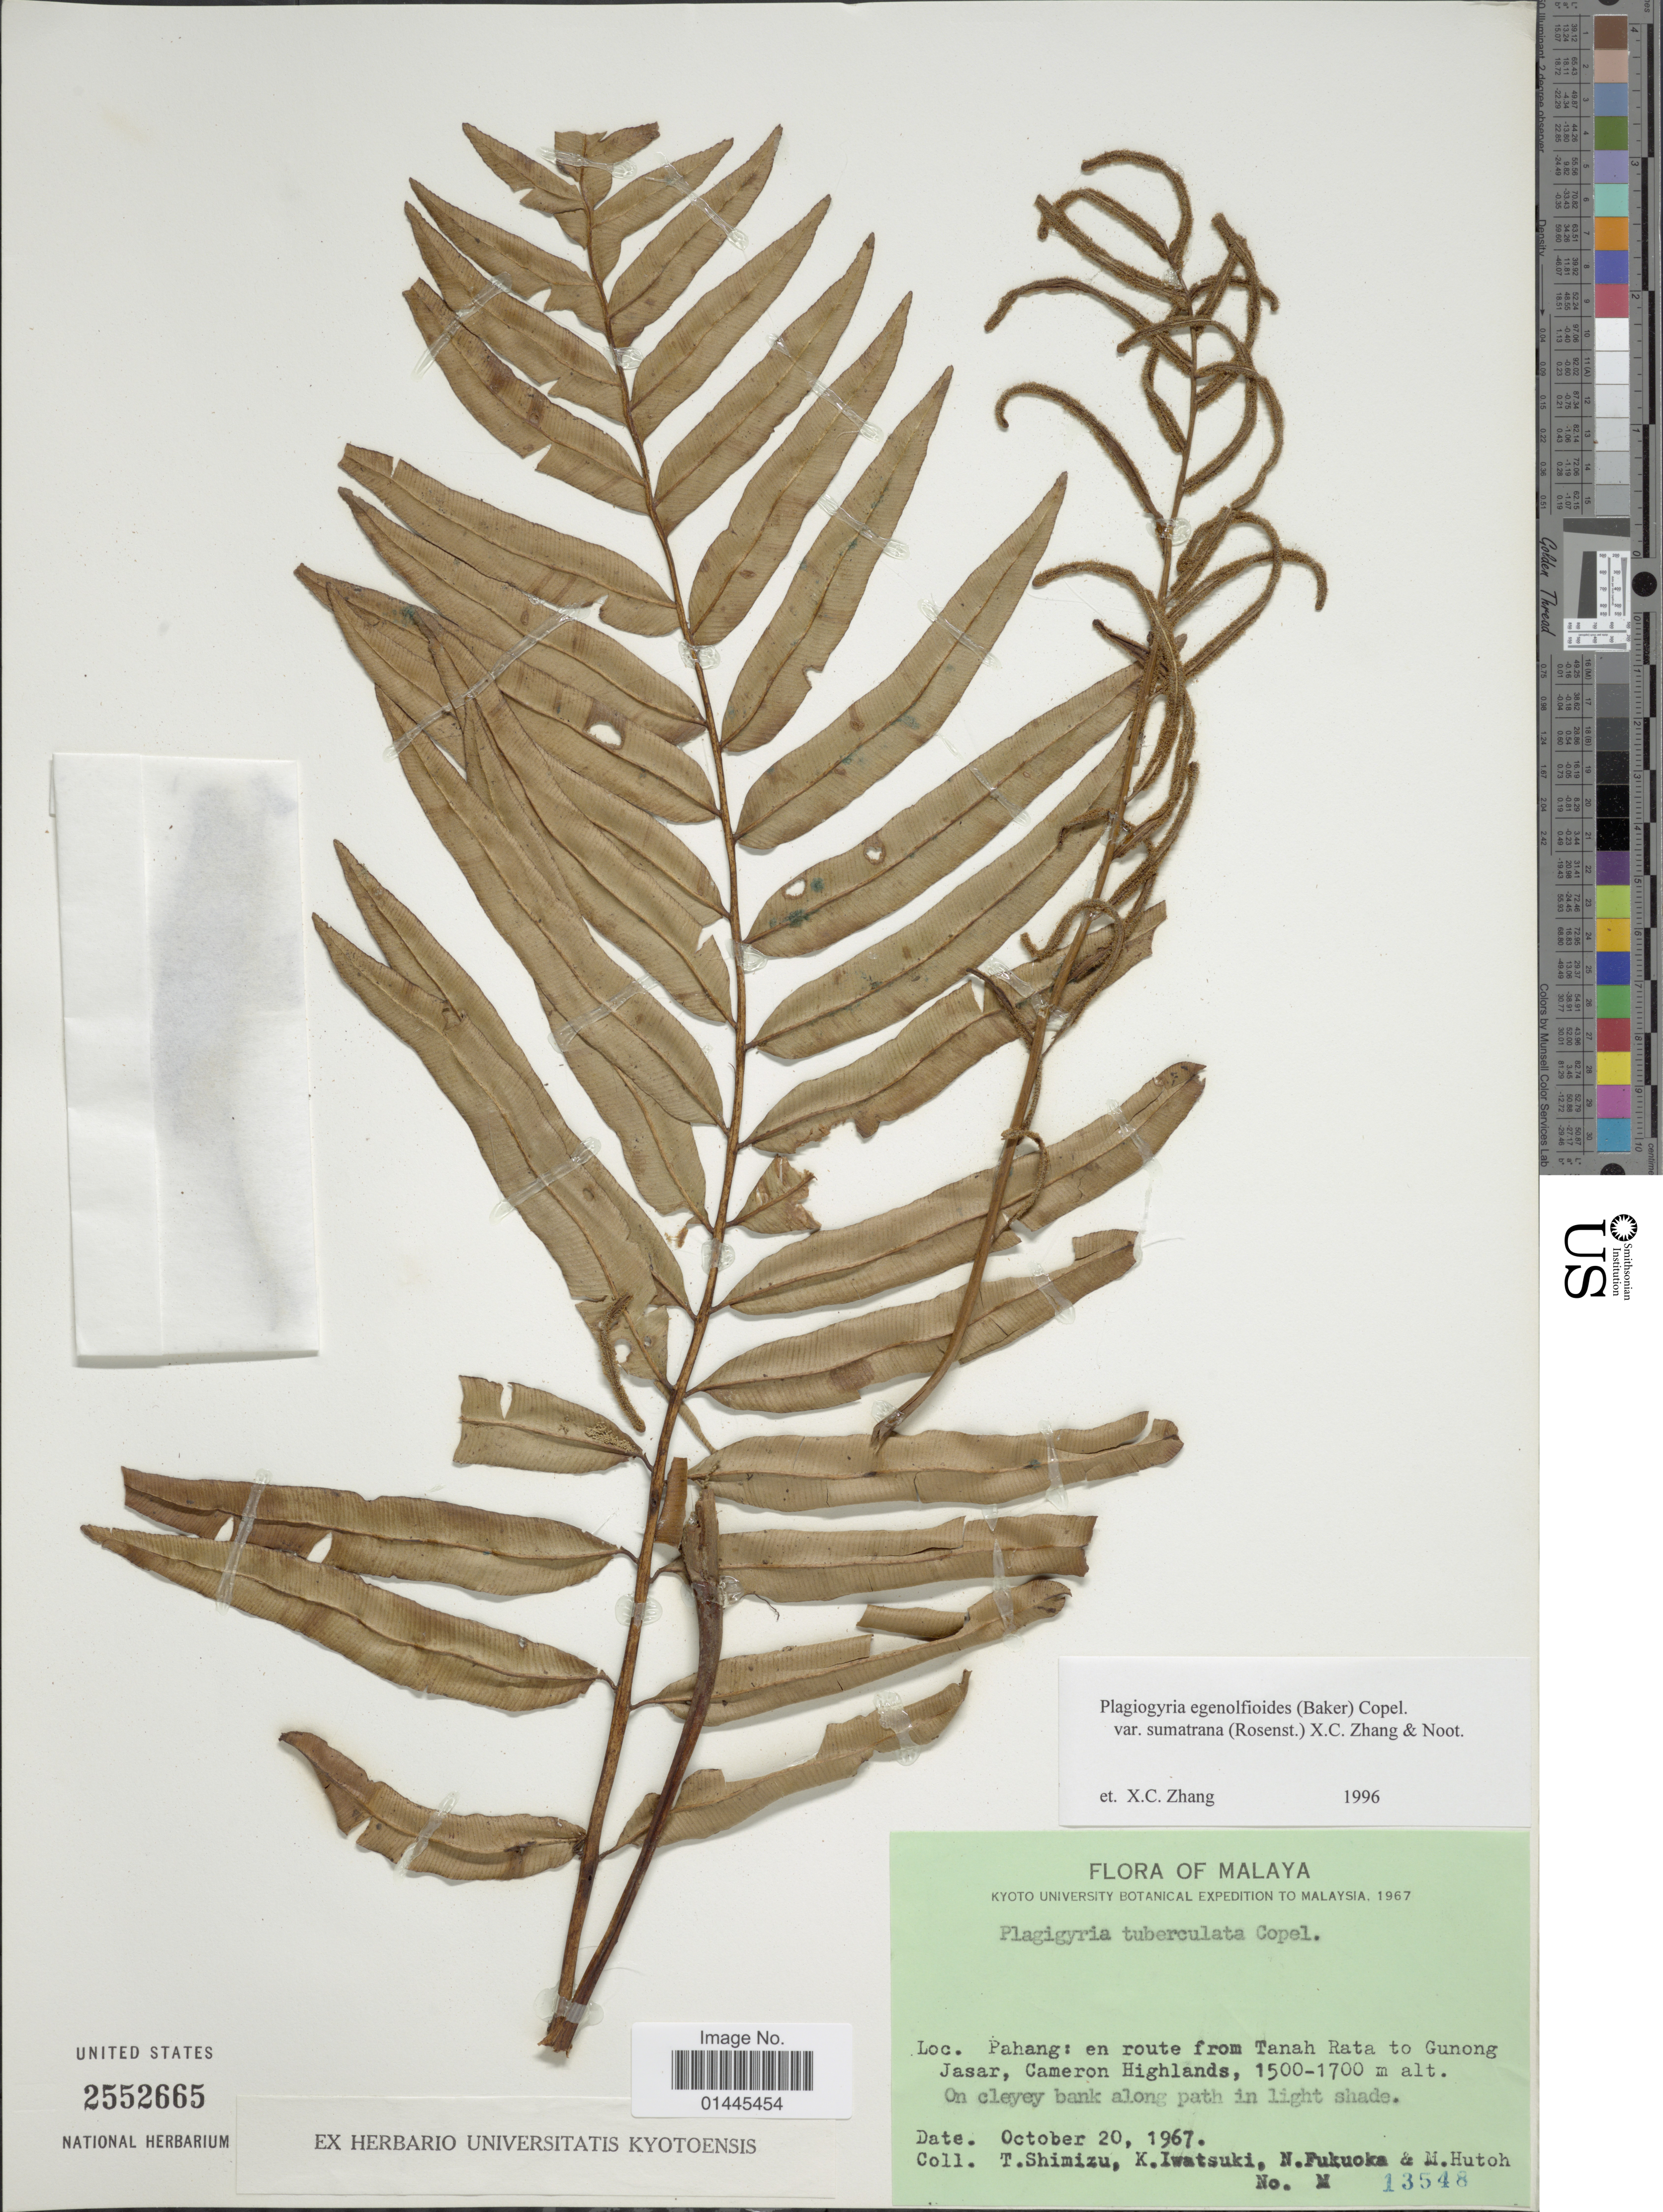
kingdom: Plantae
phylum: Tracheophyta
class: Polypodiopsida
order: Cyatheales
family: Plagiogyriaceae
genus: Plagiogyria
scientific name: Plagiogyria egenolfioides var. sumatrana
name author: (Rosenst.) X.C. Zhang & Noot.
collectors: T. Shimizu, K. Iwatsuki, N. Fukuoka & M. Hutch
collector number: M 13548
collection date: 1967-10-20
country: Malaysia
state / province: Pahang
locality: Malaya, en route from Tanah Rata to Gunong Jasar, Cameron Highlands, on clayey bank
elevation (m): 1500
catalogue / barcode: US 2552665